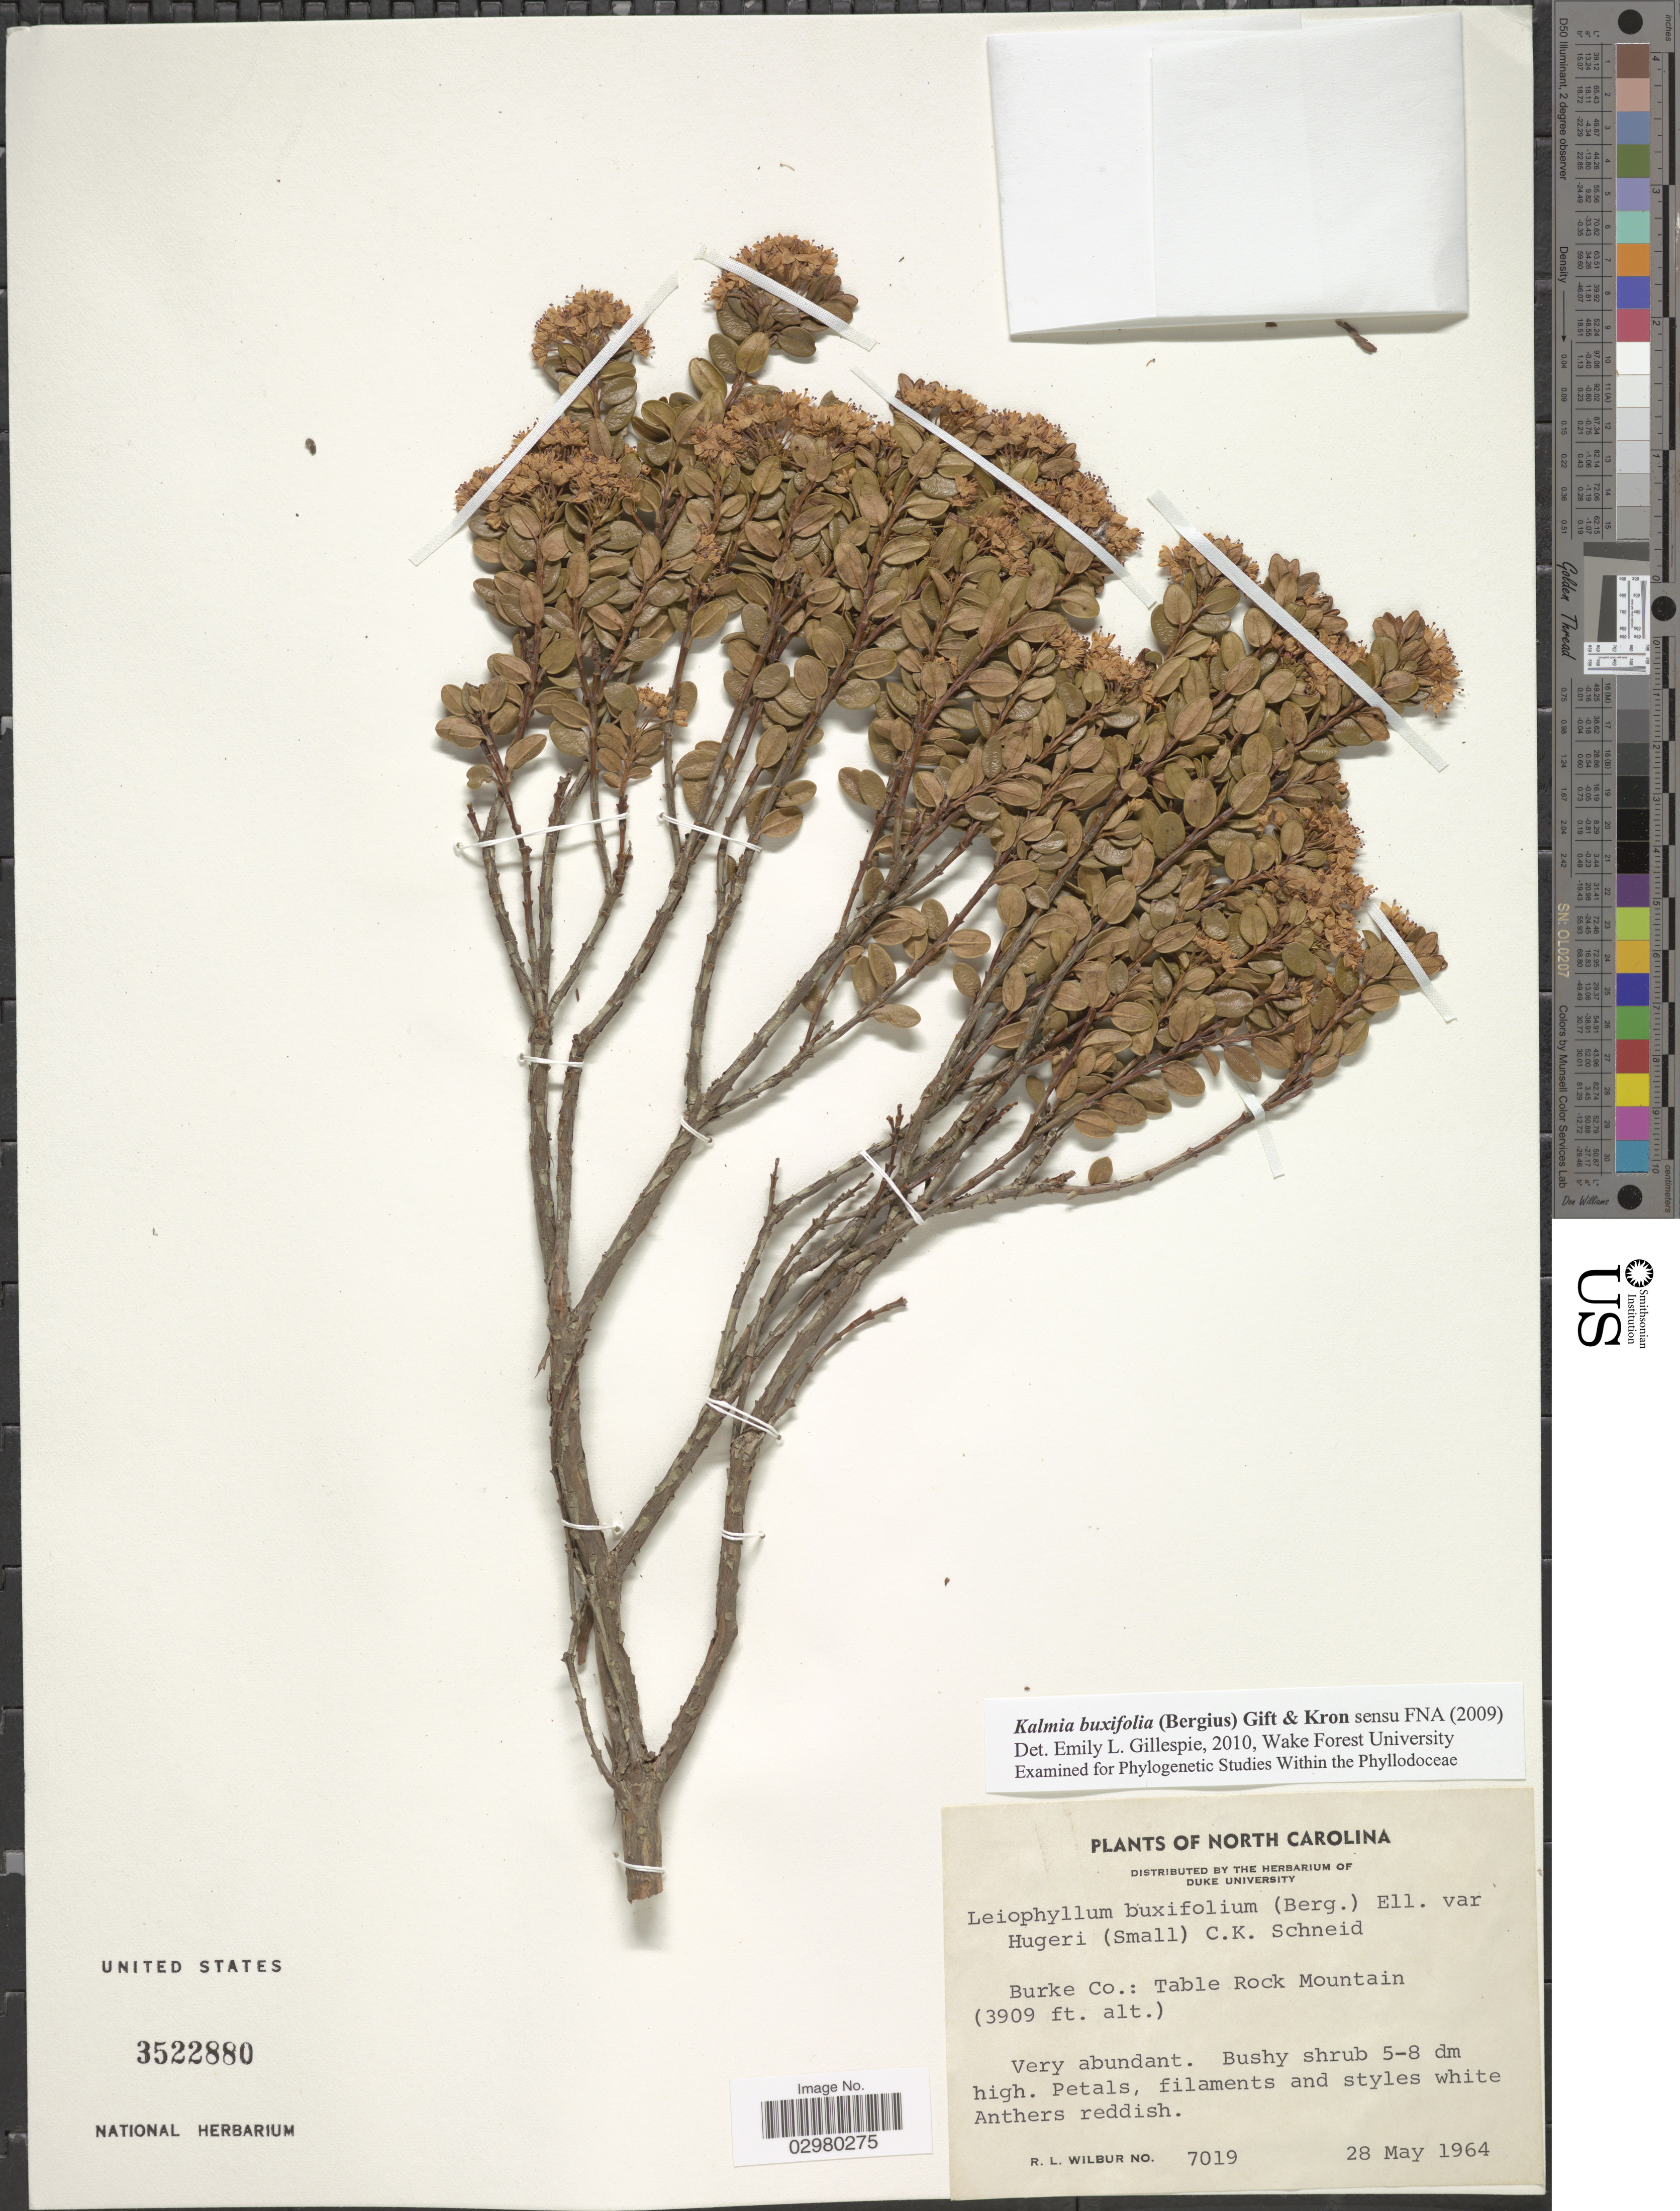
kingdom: Plantae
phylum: Tracheophyta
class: Magnoliopsida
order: Ericales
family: Ericaceae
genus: Leiophyllum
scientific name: Leiophyllum buxifolium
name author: (Bergius) Elliott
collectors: R. L. Wilbur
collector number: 7019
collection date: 1964-05-28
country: United States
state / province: North Carolina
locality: Burke Co.: Table Rock Mountain.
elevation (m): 1191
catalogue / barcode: US 3522880